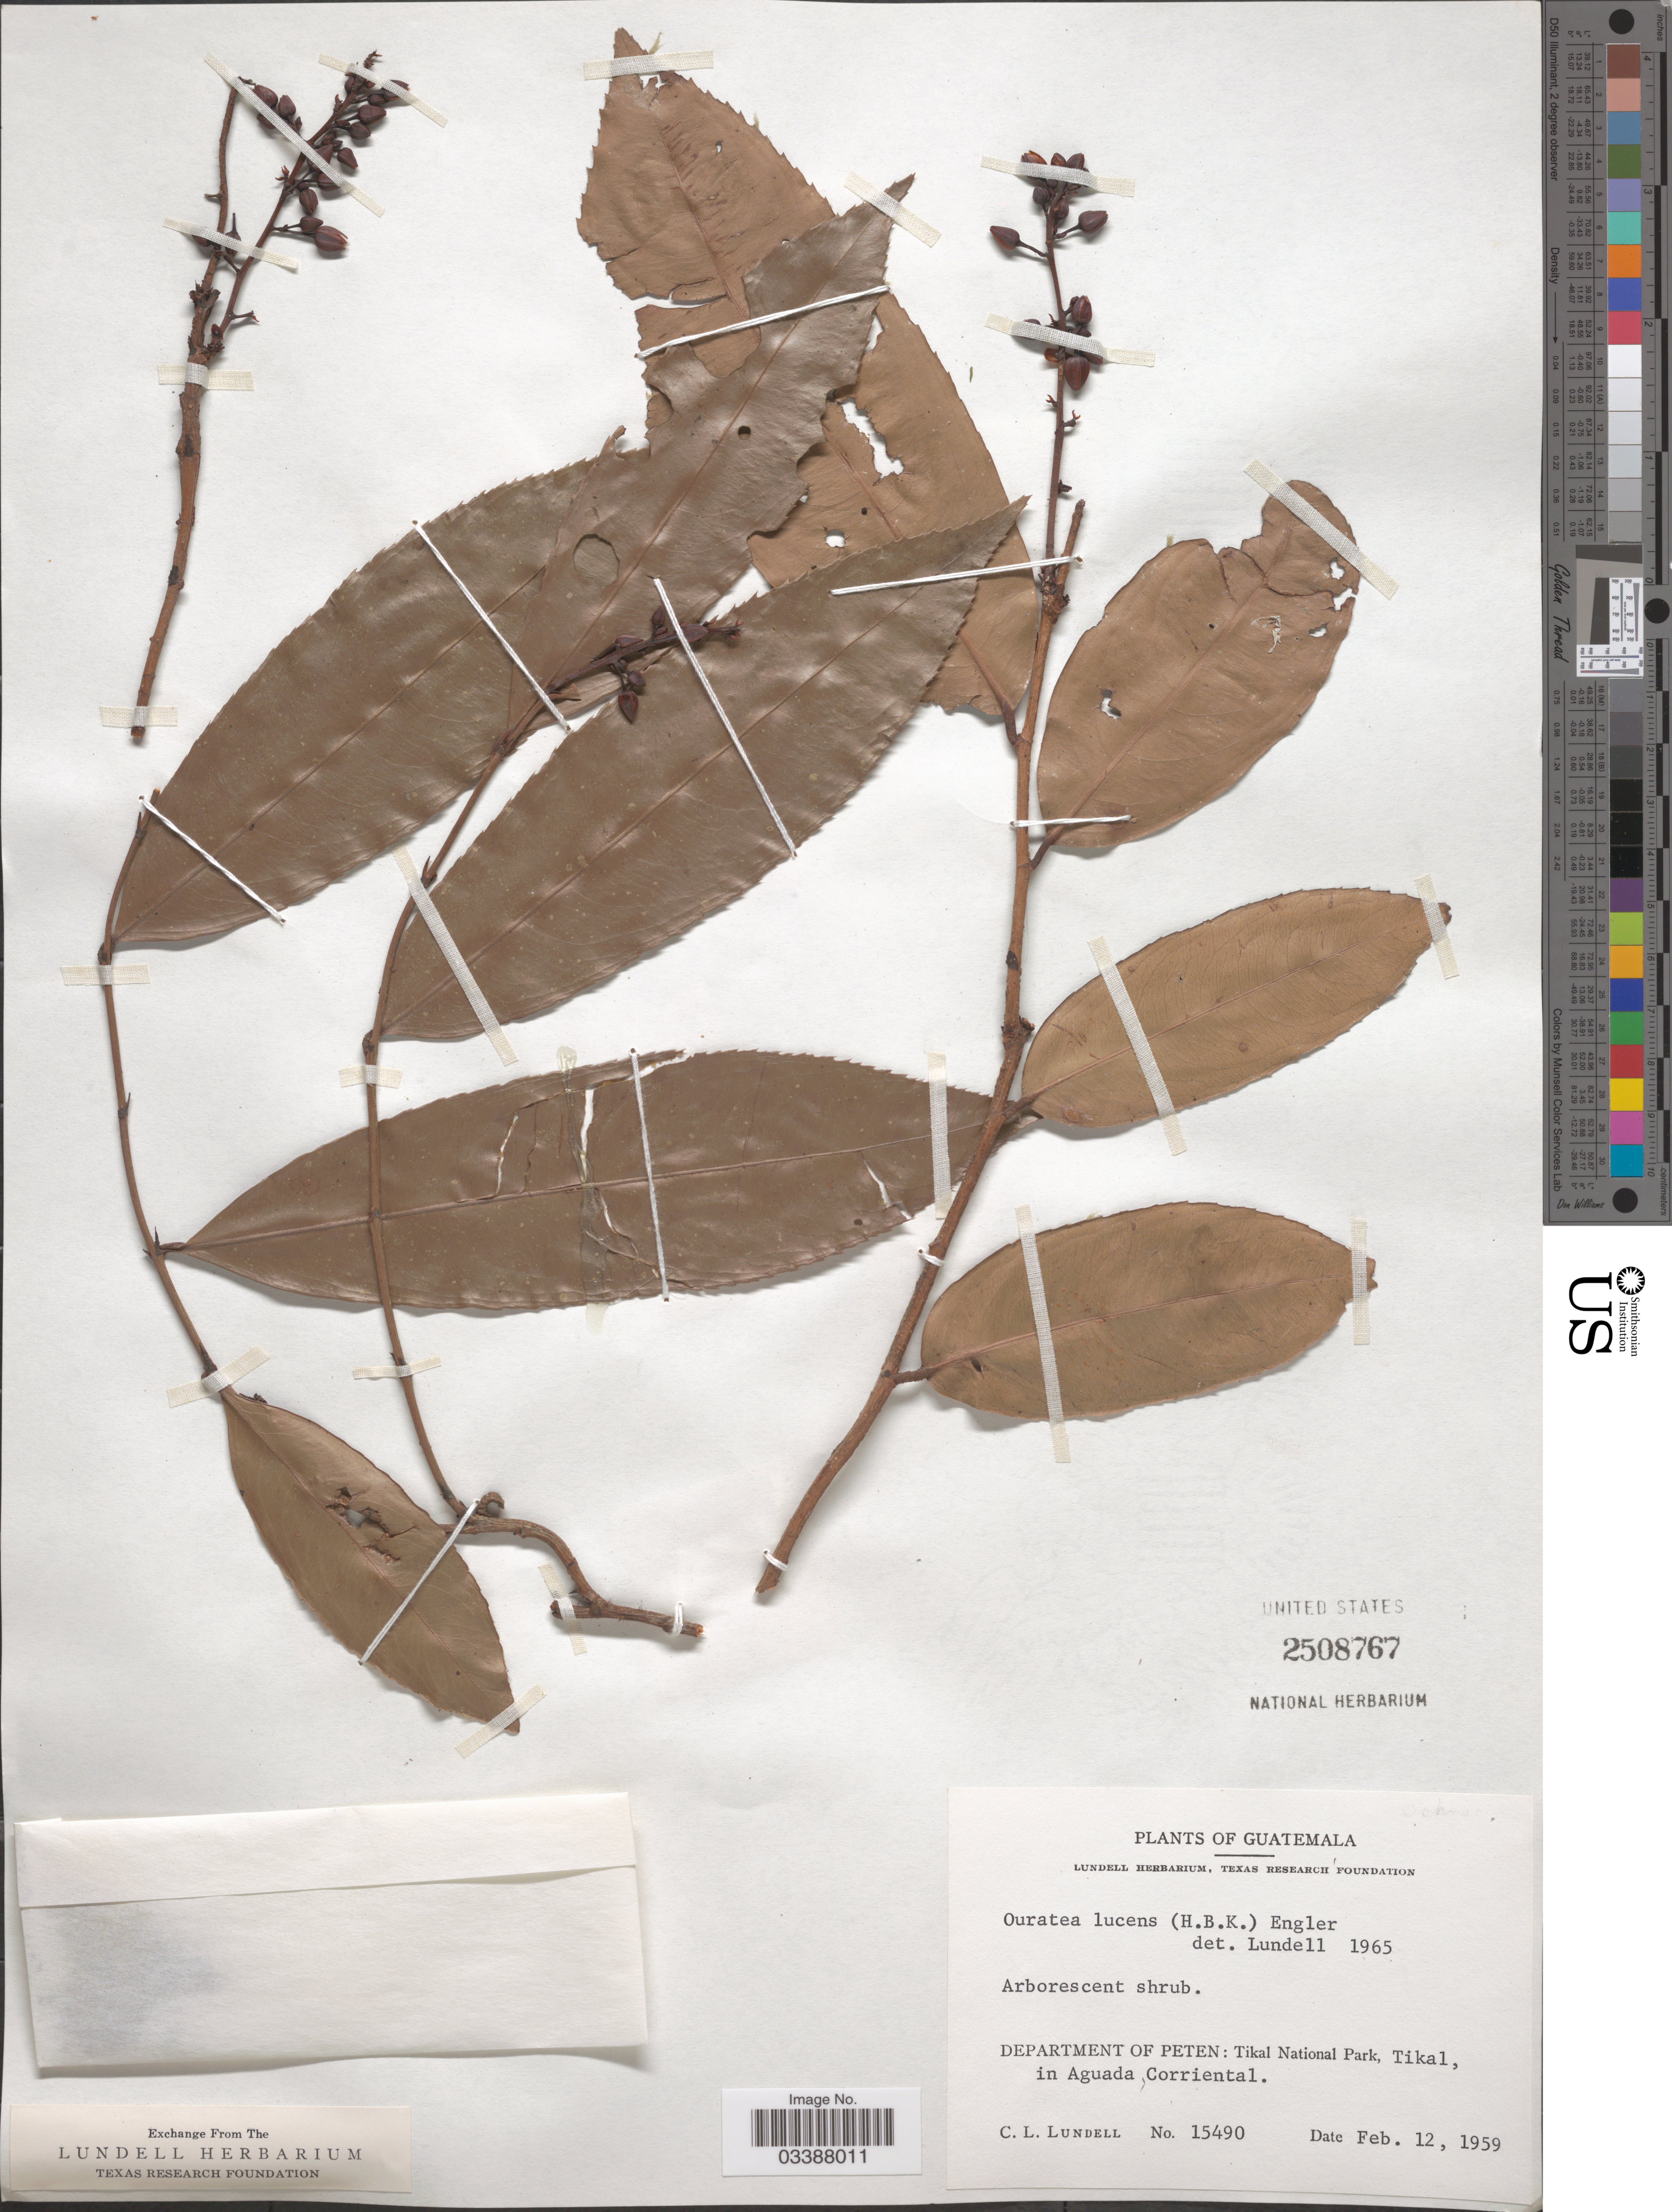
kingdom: Plantae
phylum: Tracheophyta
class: Magnoliopsida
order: Malpighiales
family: Ochnaceae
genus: Ouratea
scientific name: Ouratea lucens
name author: (Kunth) Engl.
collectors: C. L. Lundell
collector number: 15490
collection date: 1959-02-12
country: Guatemala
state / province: El Petén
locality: Department of Peten: Tikal National Park, Tikal, in Aguada Corriental.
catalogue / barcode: US 2508767